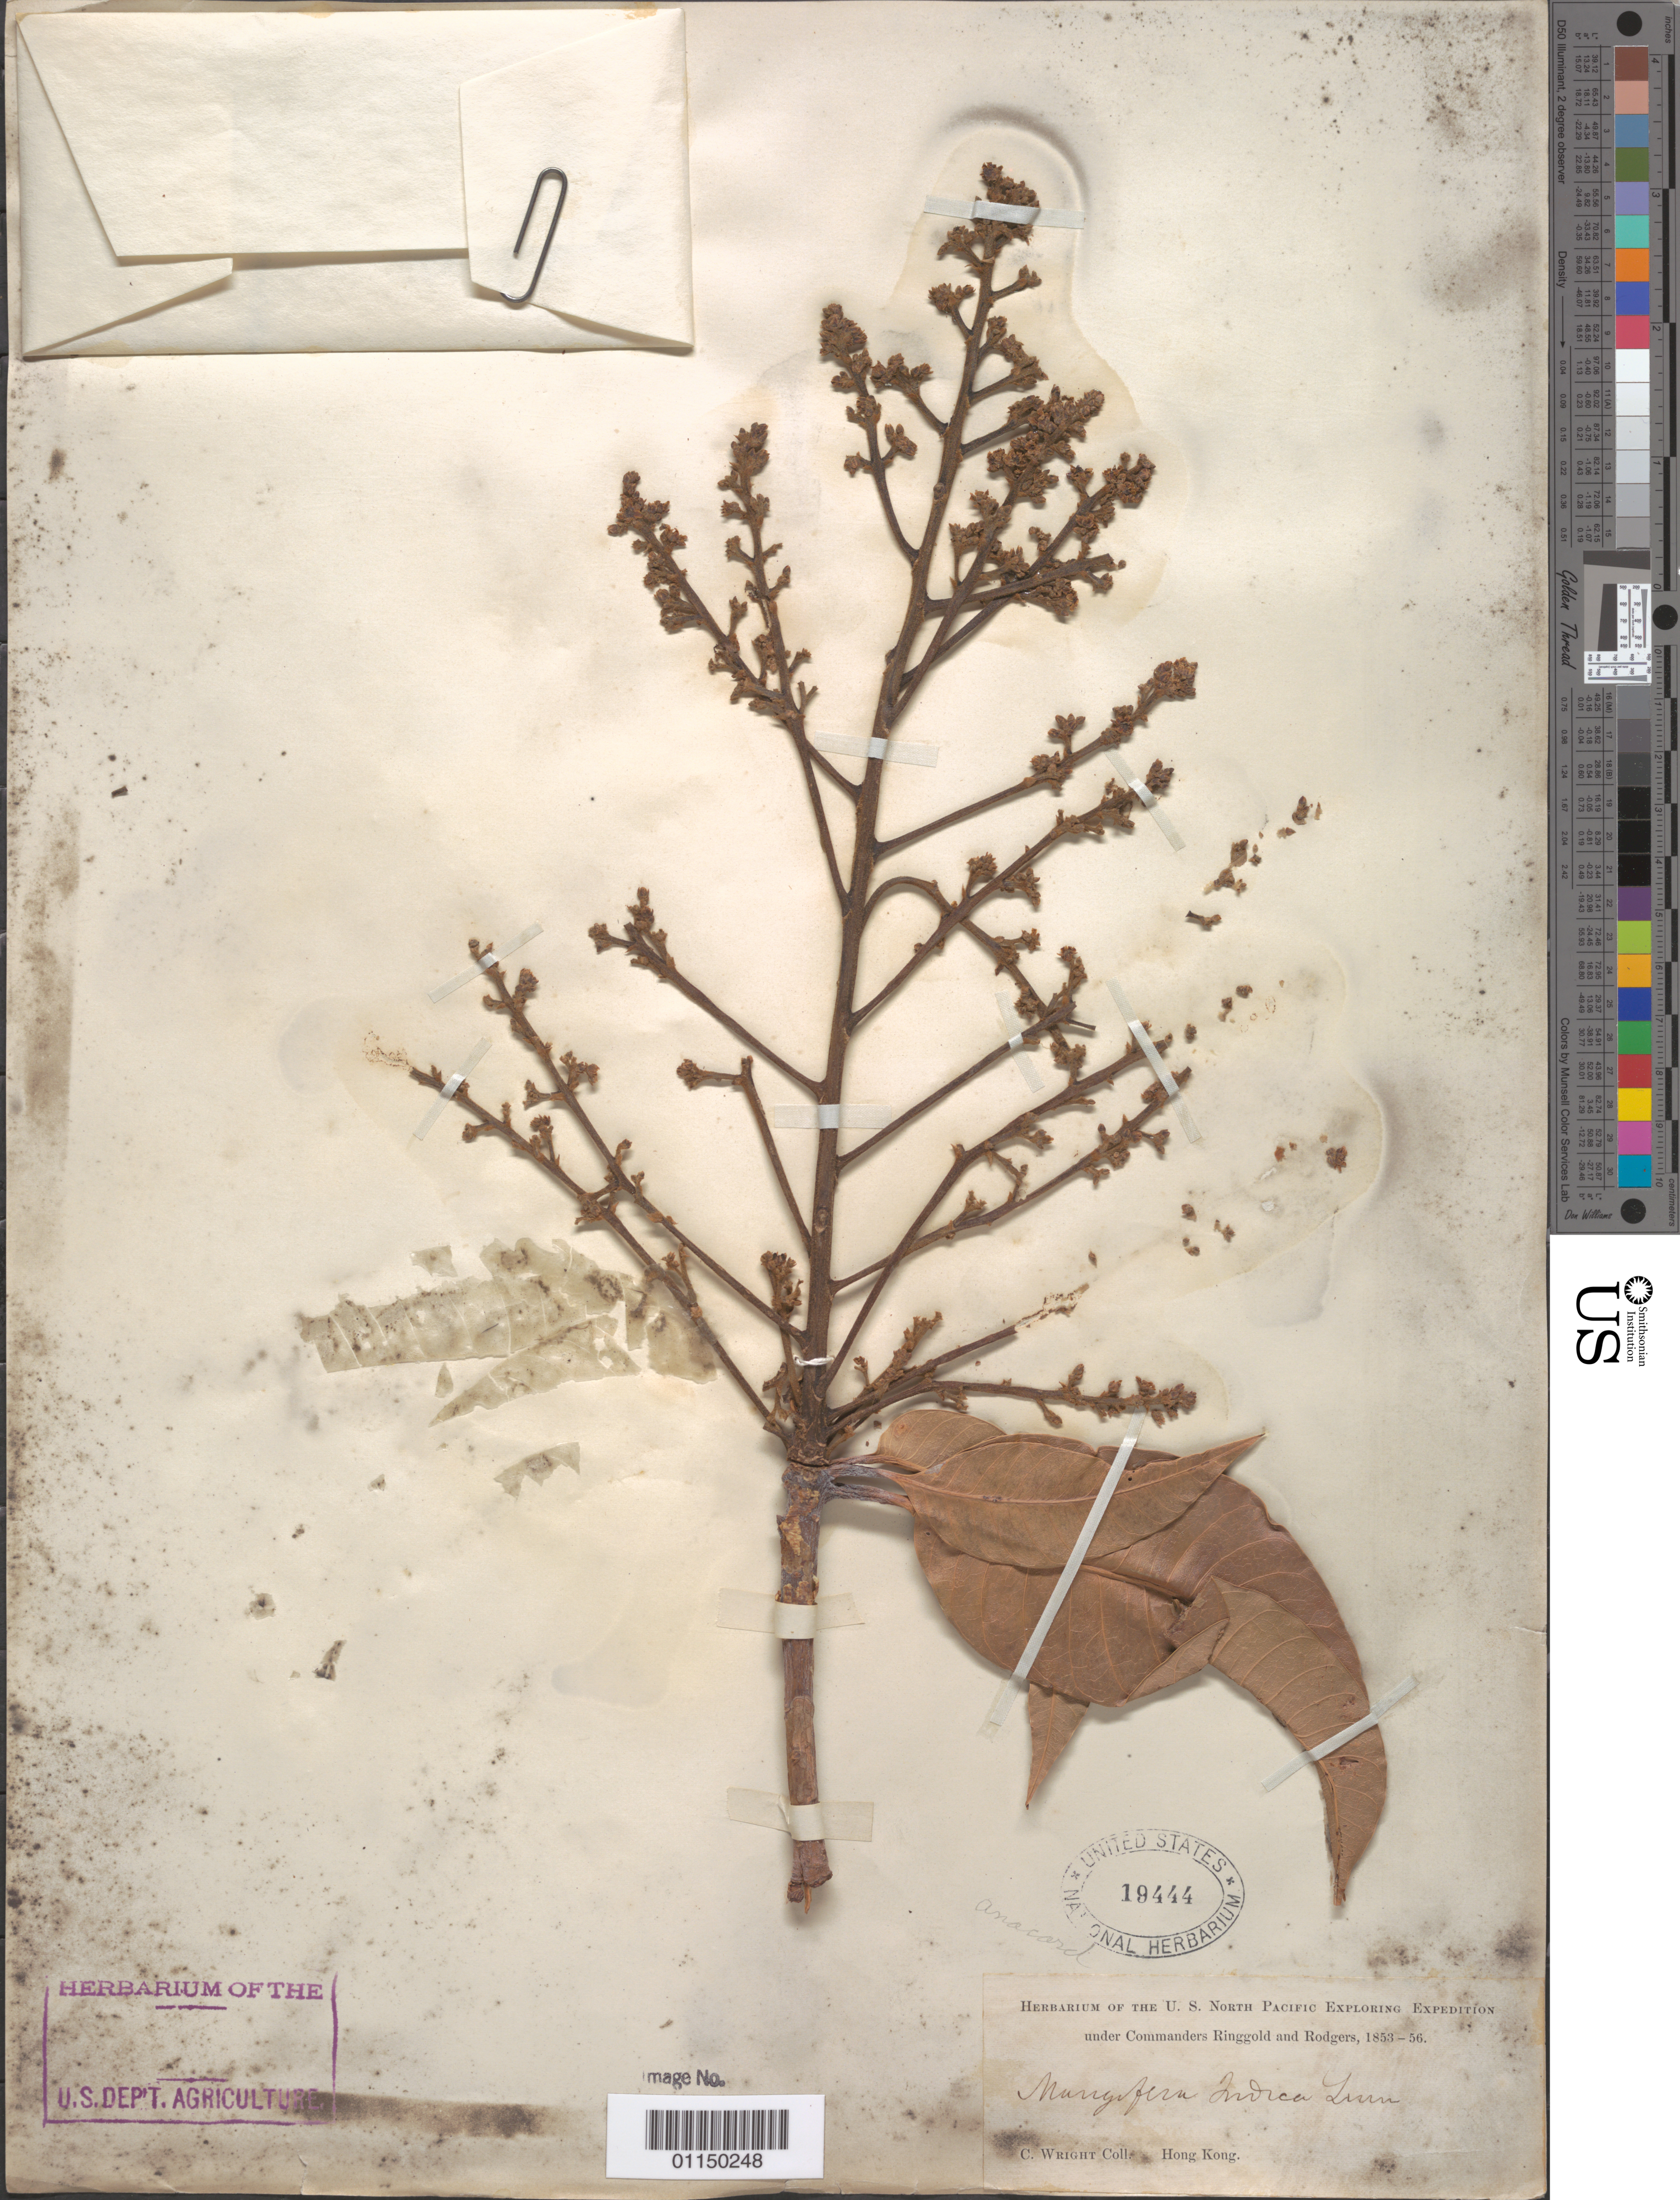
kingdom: Plantae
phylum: Tracheophyta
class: Magnoliopsida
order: Sapindales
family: Anacardiaceae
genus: Mangifera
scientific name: Mangifera indica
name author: L.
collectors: C. Wright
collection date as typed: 1853 to -- -- 1856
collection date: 1853/1856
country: China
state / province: Hong Kong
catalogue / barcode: US 19444